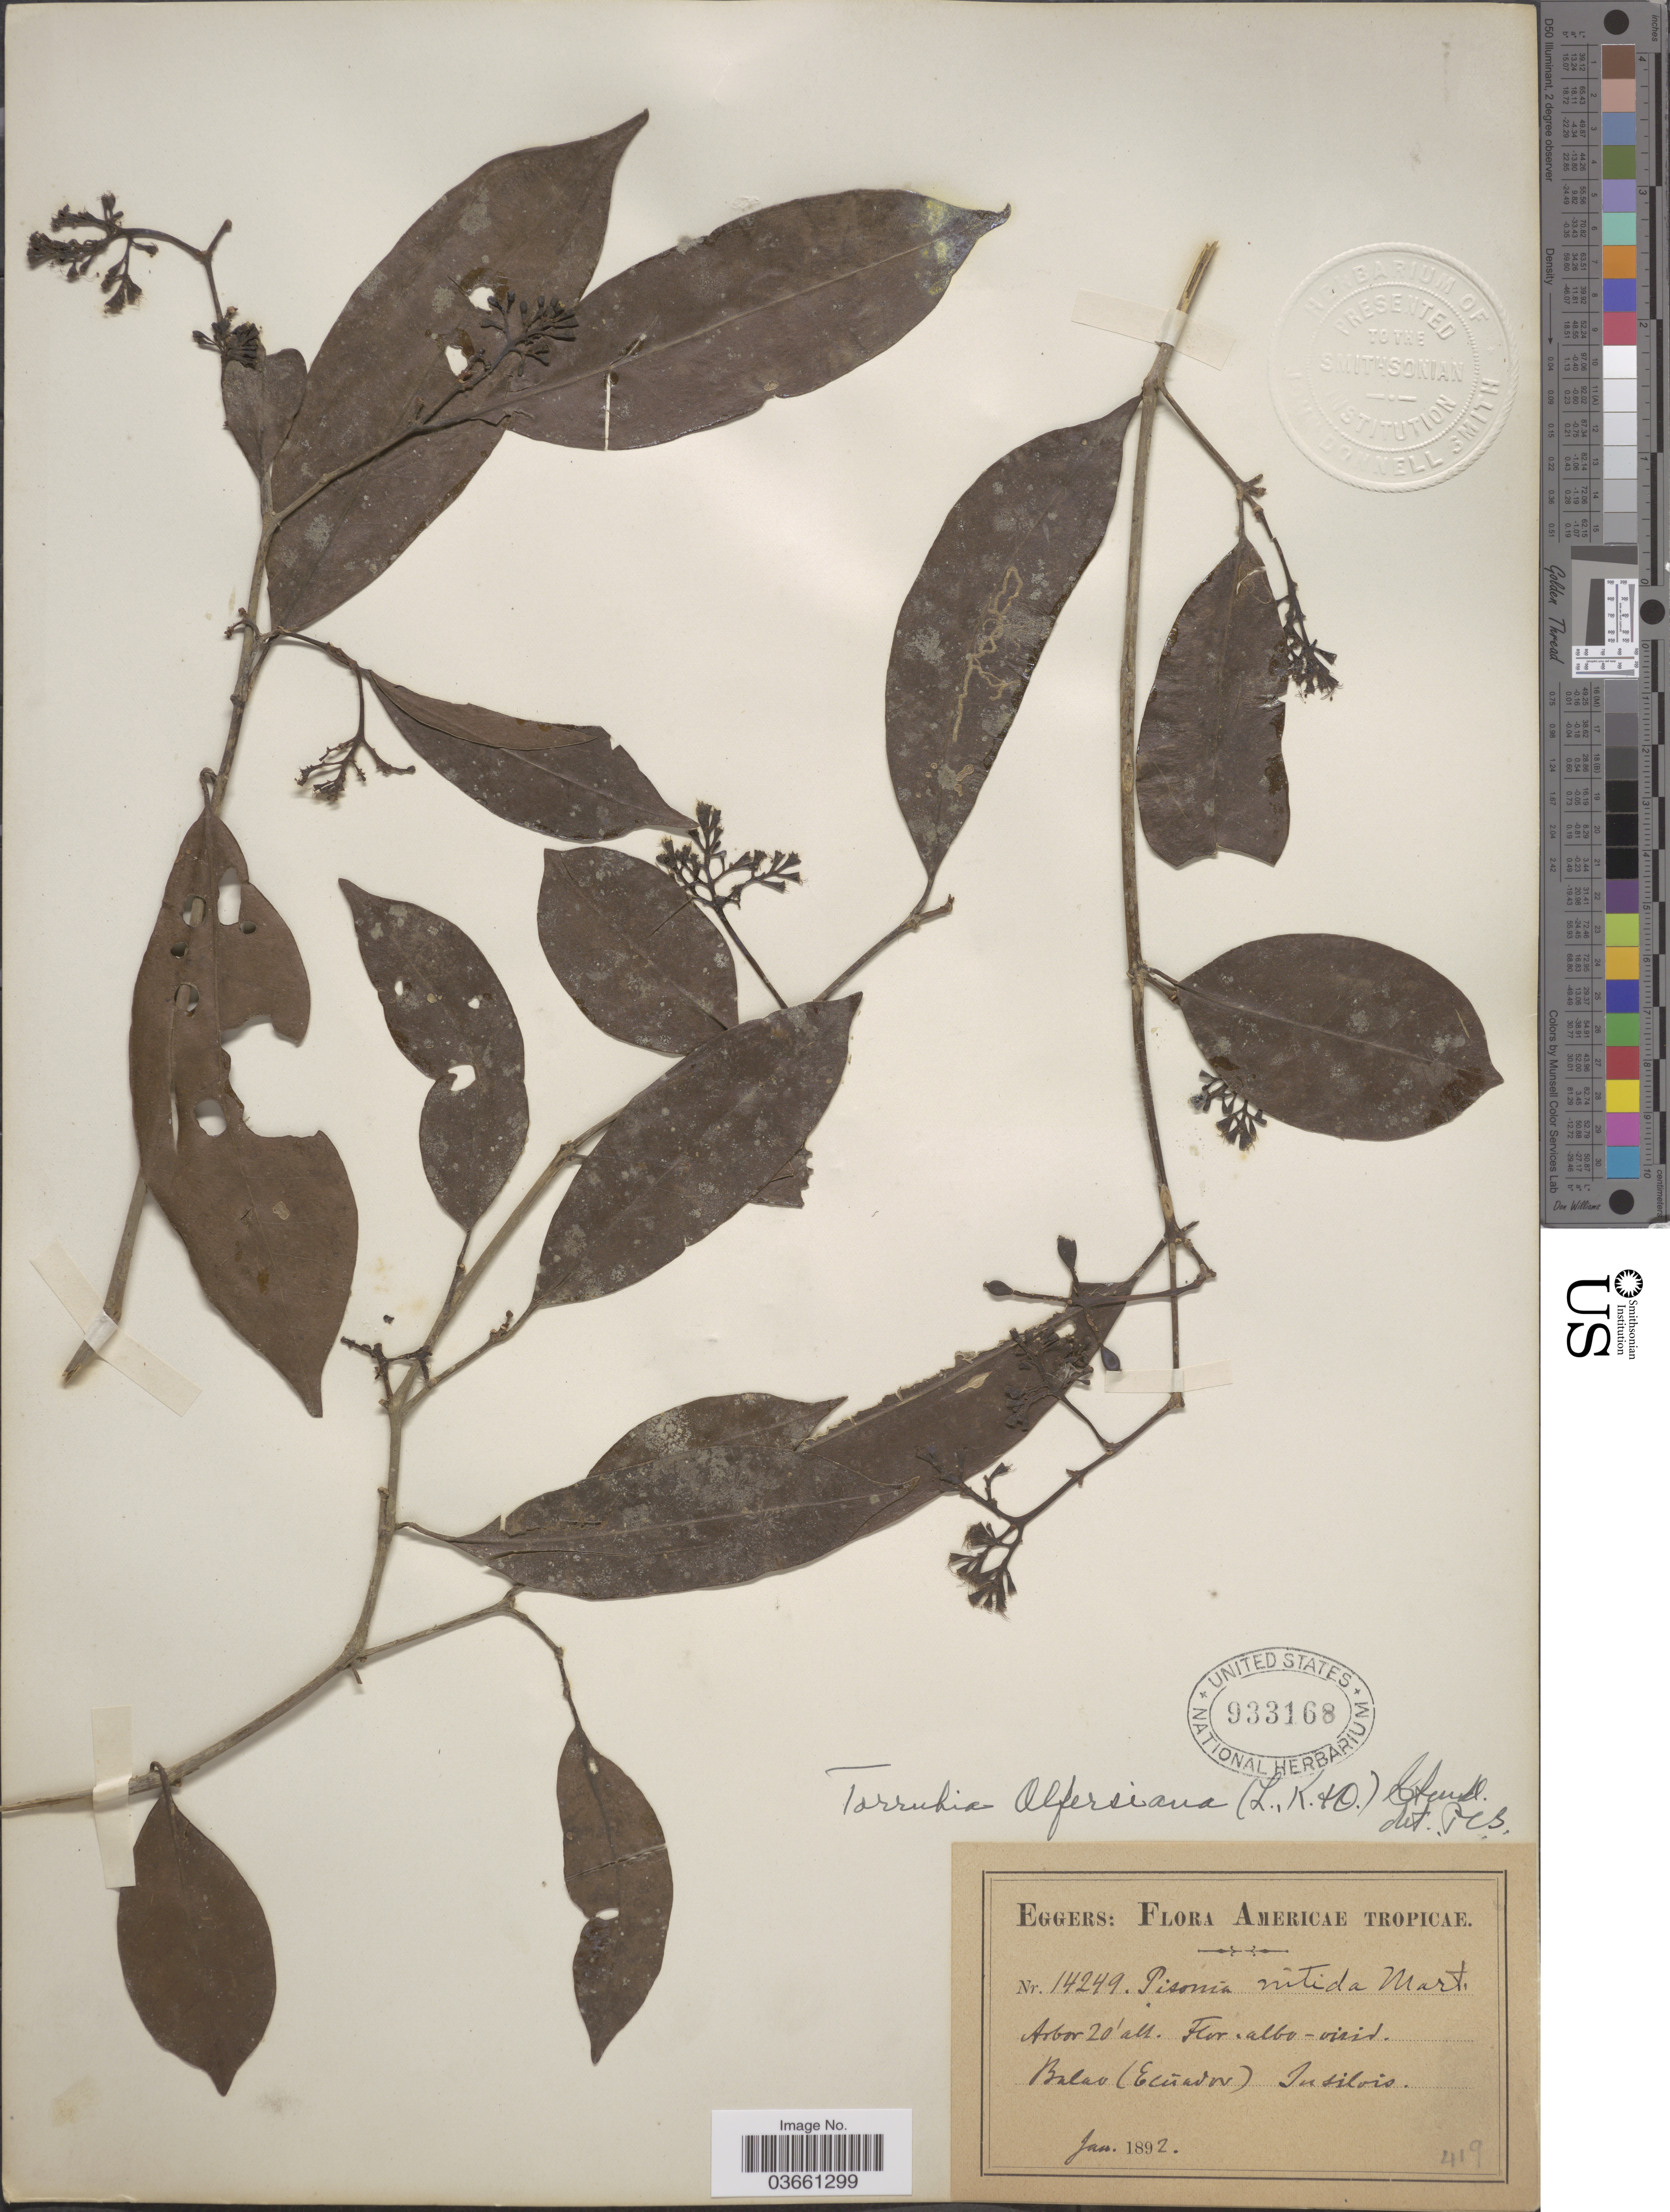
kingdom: Plantae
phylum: Tracheophyta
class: Magnoliopsida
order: Caryophyllales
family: Nyctaginaceae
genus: Guapira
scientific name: Guapira opposita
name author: (Vell.) Reitz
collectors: -. Eggers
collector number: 14249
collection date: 1892-01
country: Ecuador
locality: Americae Tropicae. Balao. In silvis.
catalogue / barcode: US 933168